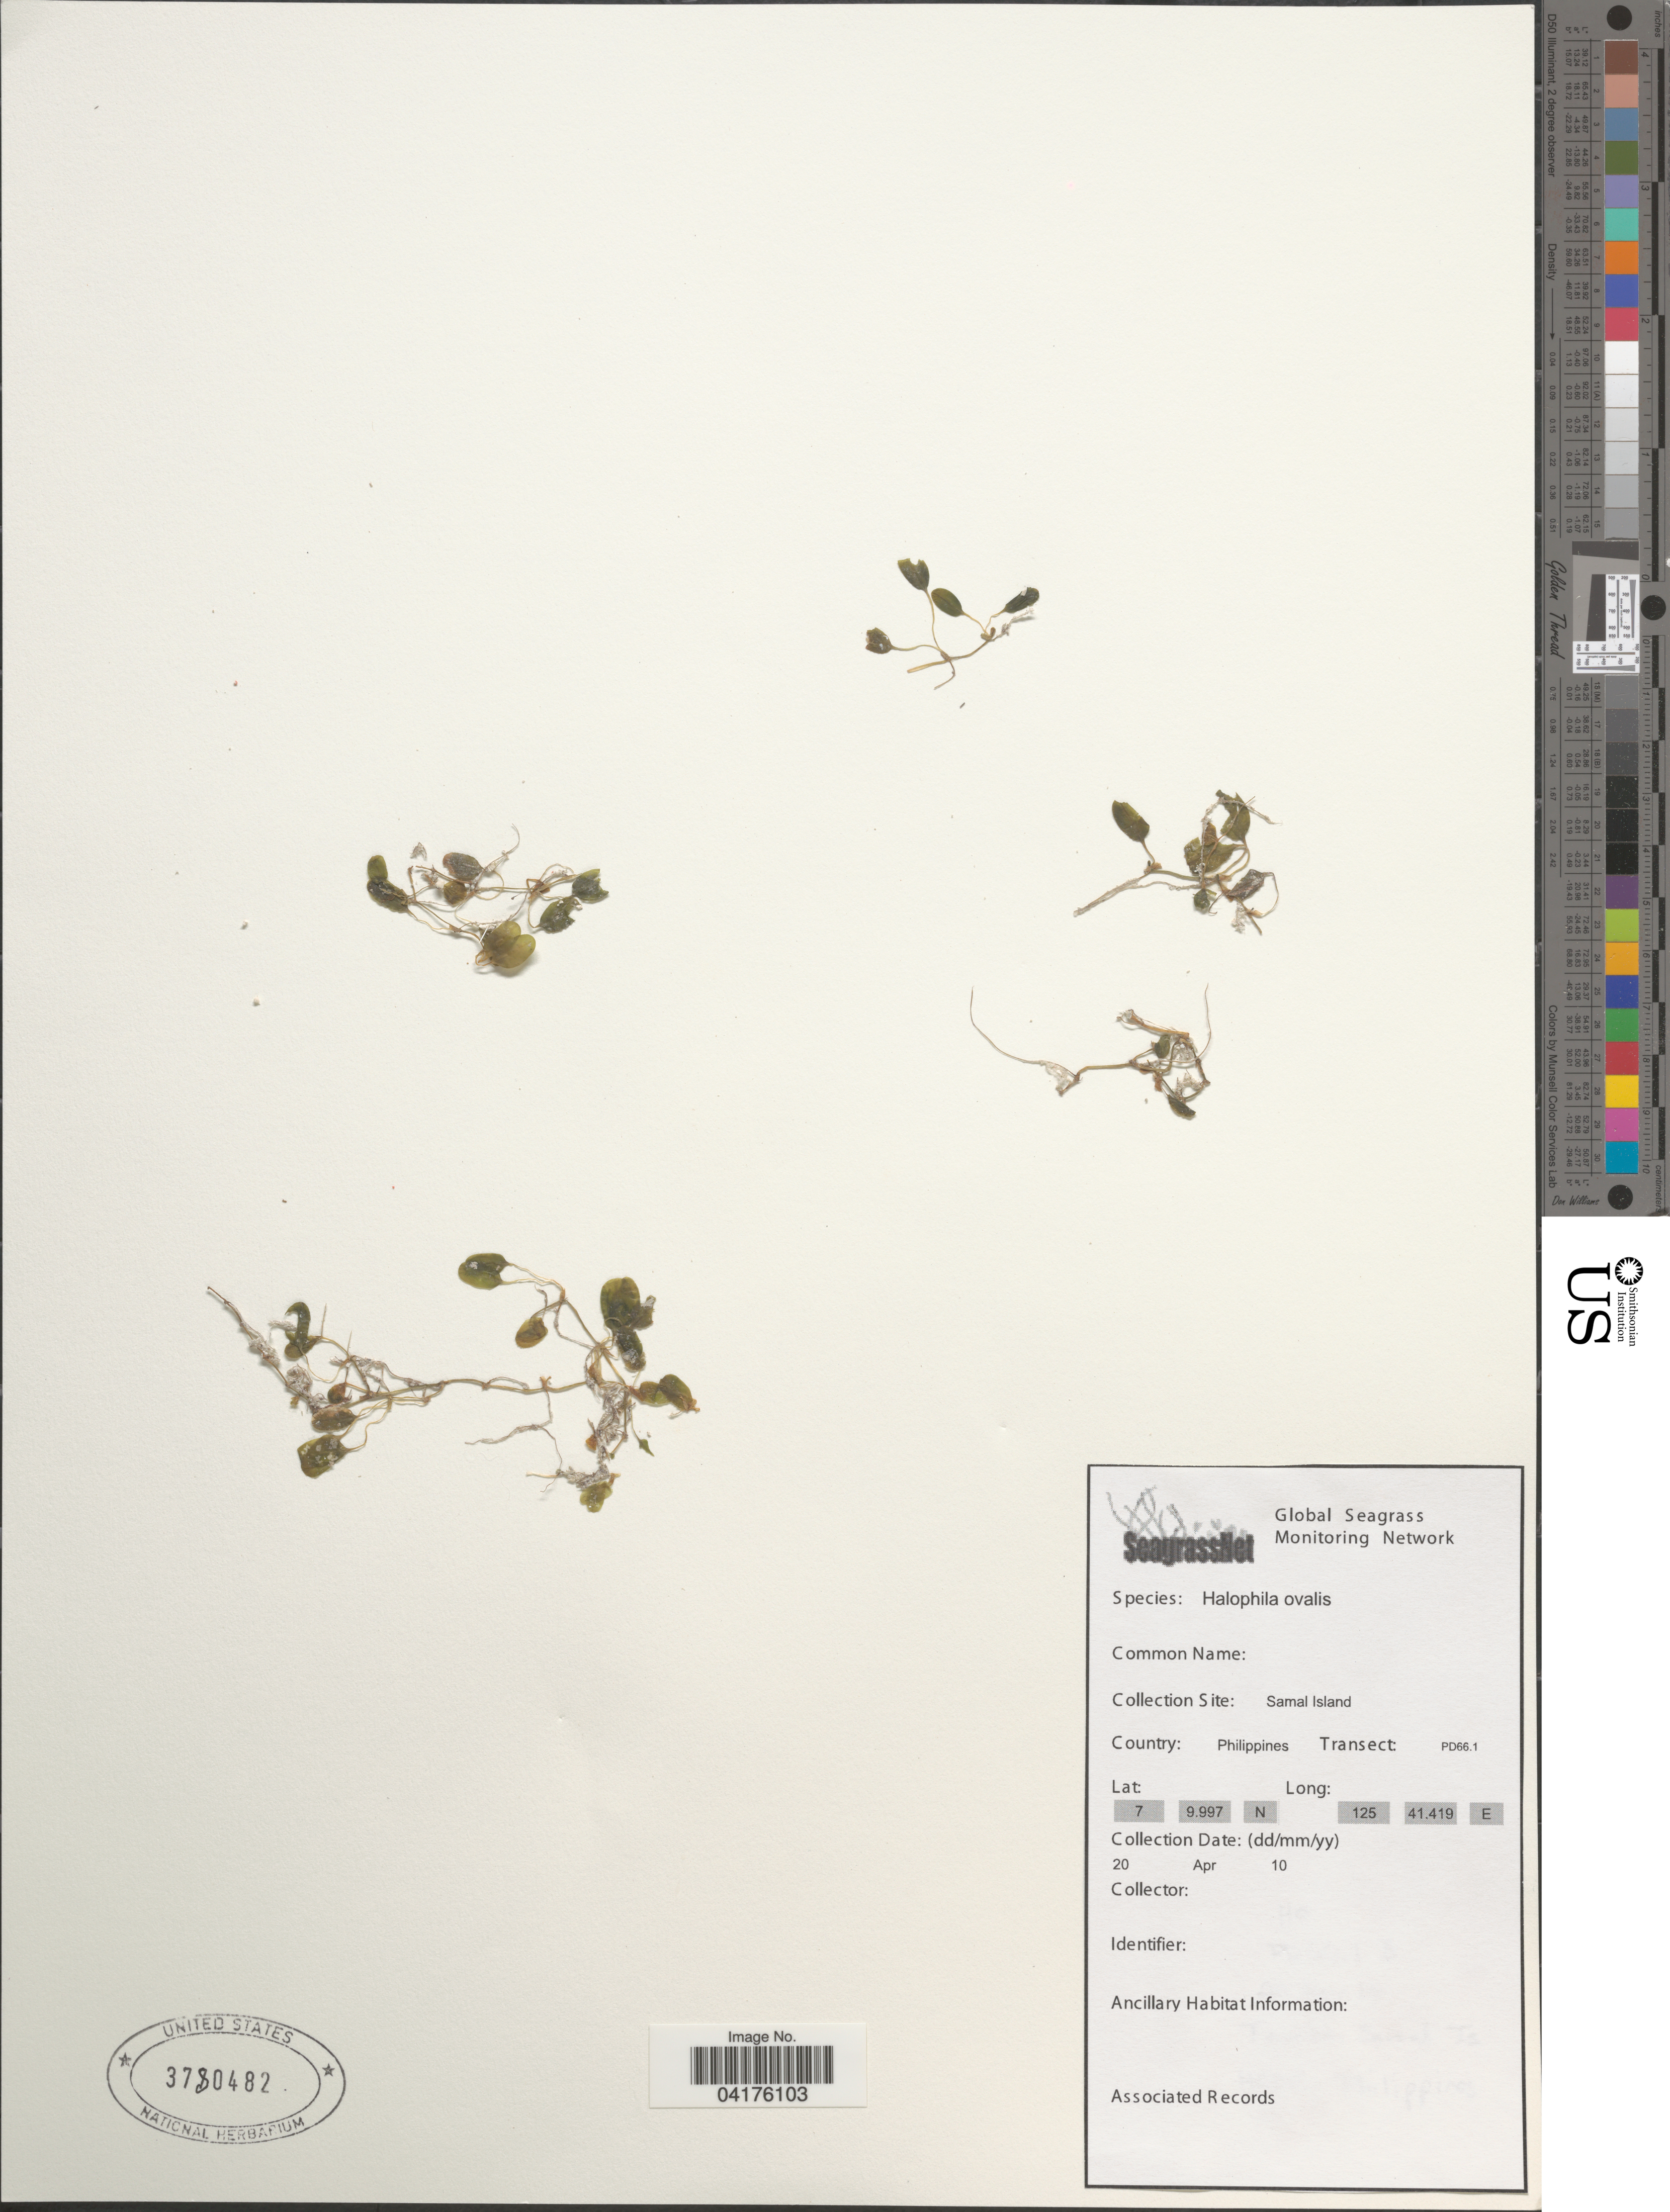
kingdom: Plantae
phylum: Tracheophyta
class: Liliopsida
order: Alismatales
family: Hydrocharitaceae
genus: Halophila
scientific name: Halophila ovalis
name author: (R. Br.) Hook. f.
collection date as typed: Transcribed d/m/y: 20/4/10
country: Philippines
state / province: Davao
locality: Samal Island. Transect: PD66.1.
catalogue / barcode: US 3780482